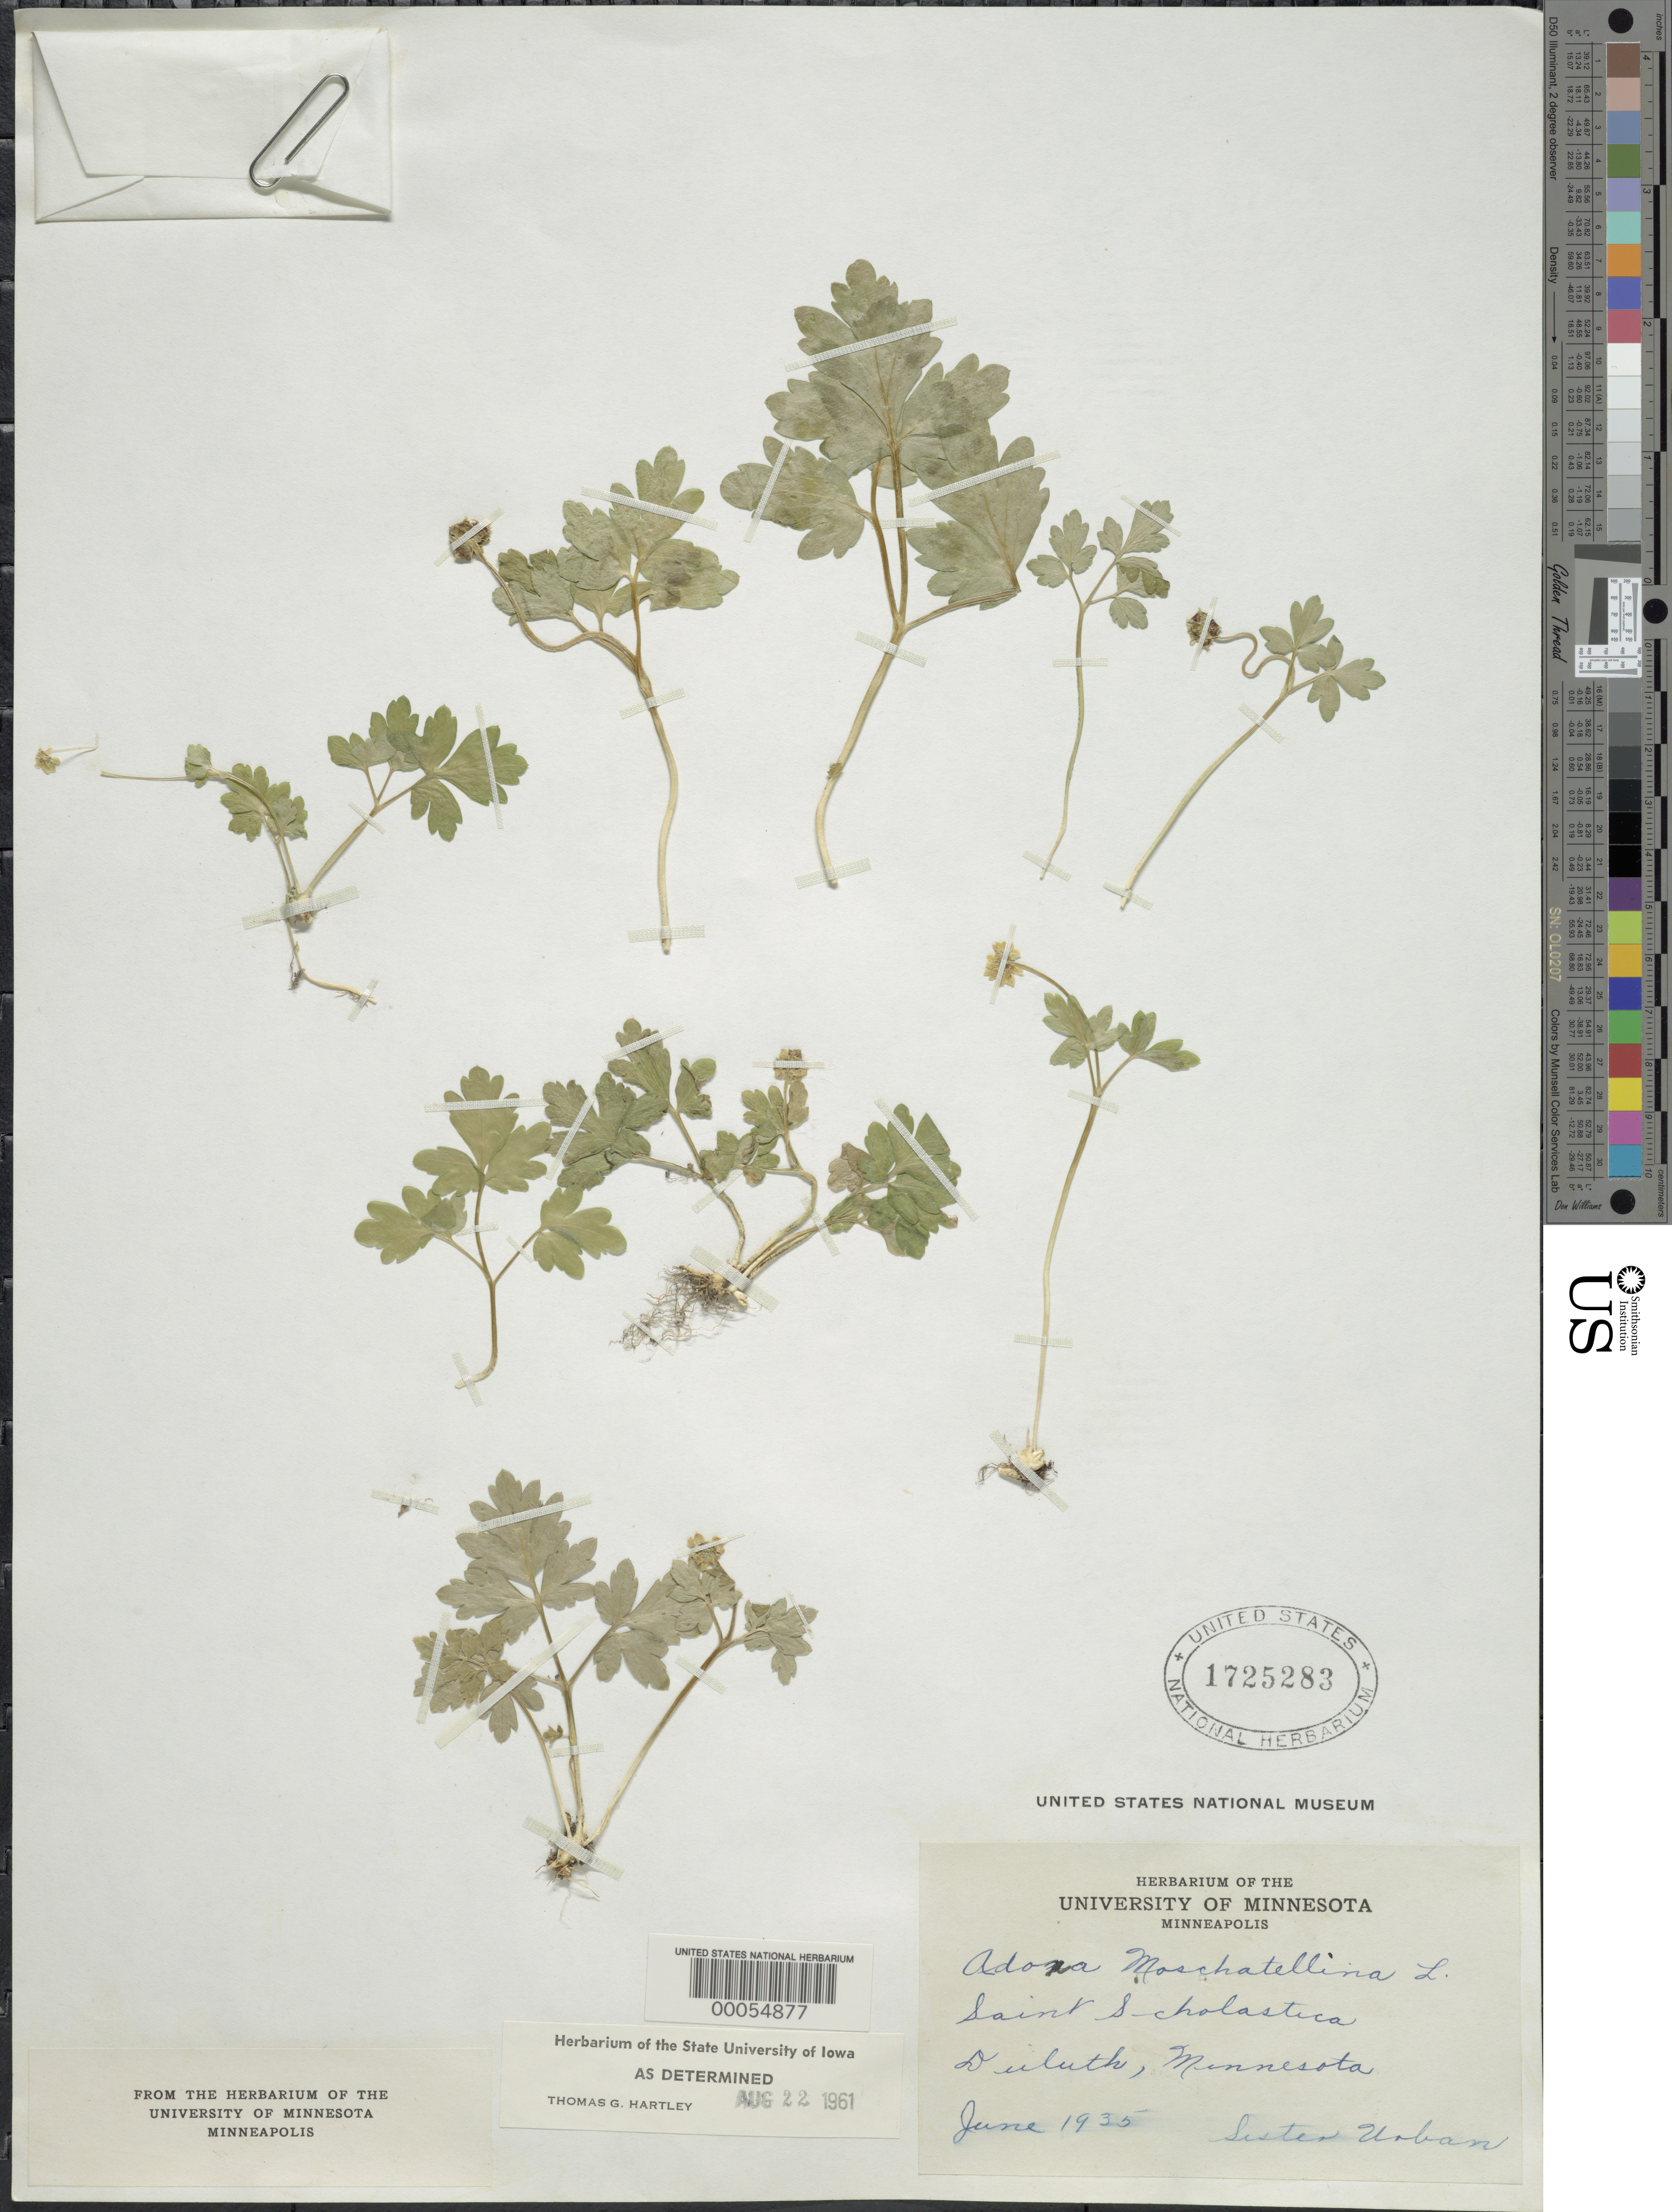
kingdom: Plantae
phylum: Tracheophyta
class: Magnoliopsida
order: Dipsacales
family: Viburnaceae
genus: Adoxa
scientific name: Adoxa moschatellina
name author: L.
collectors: -- Urban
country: United States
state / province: Minnesota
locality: Saint scholastica, duluth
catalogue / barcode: US 1725283